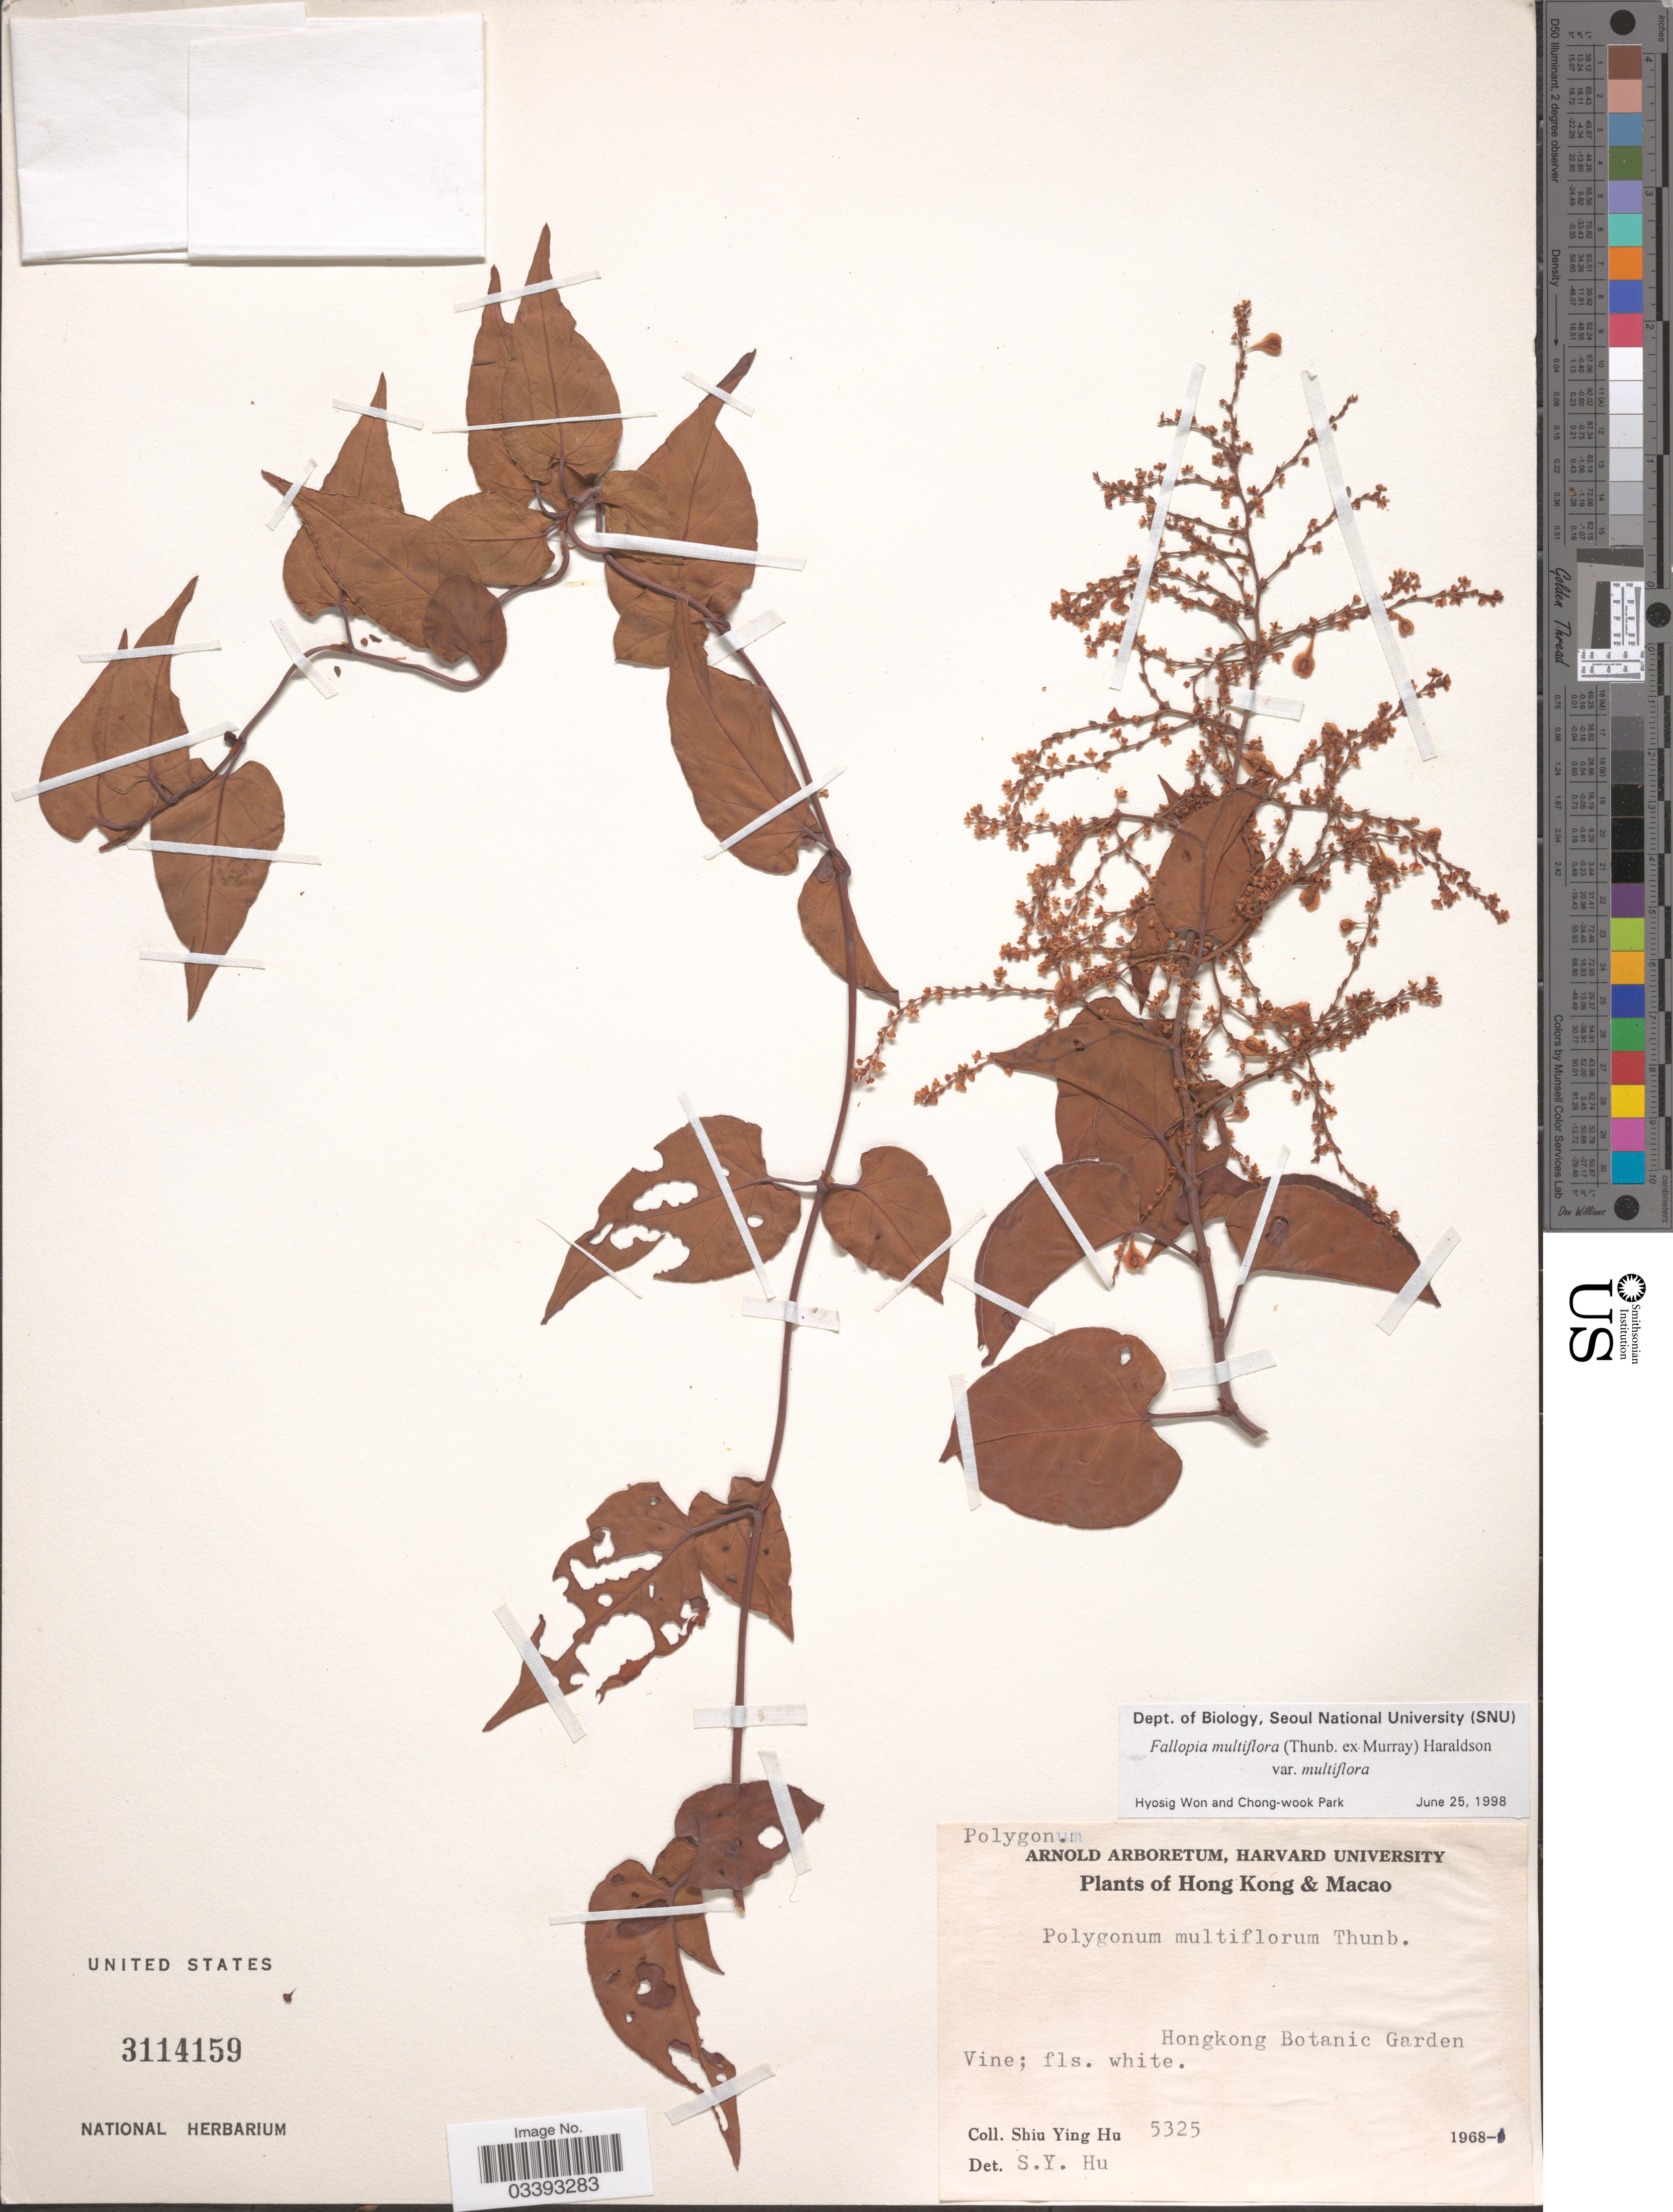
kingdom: Plantae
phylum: Tracheophyta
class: Magnoliopsida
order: Caryophyllales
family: Polygonaceae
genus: Fallopia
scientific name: Fallopia multiflora var. multiflora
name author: (Thunb. ex Murray) Haraldson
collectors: S. Y. Hu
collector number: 5325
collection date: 1968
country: China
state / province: Hong Kong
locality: Hongkong Botanic Garden.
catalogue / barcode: US 3114159